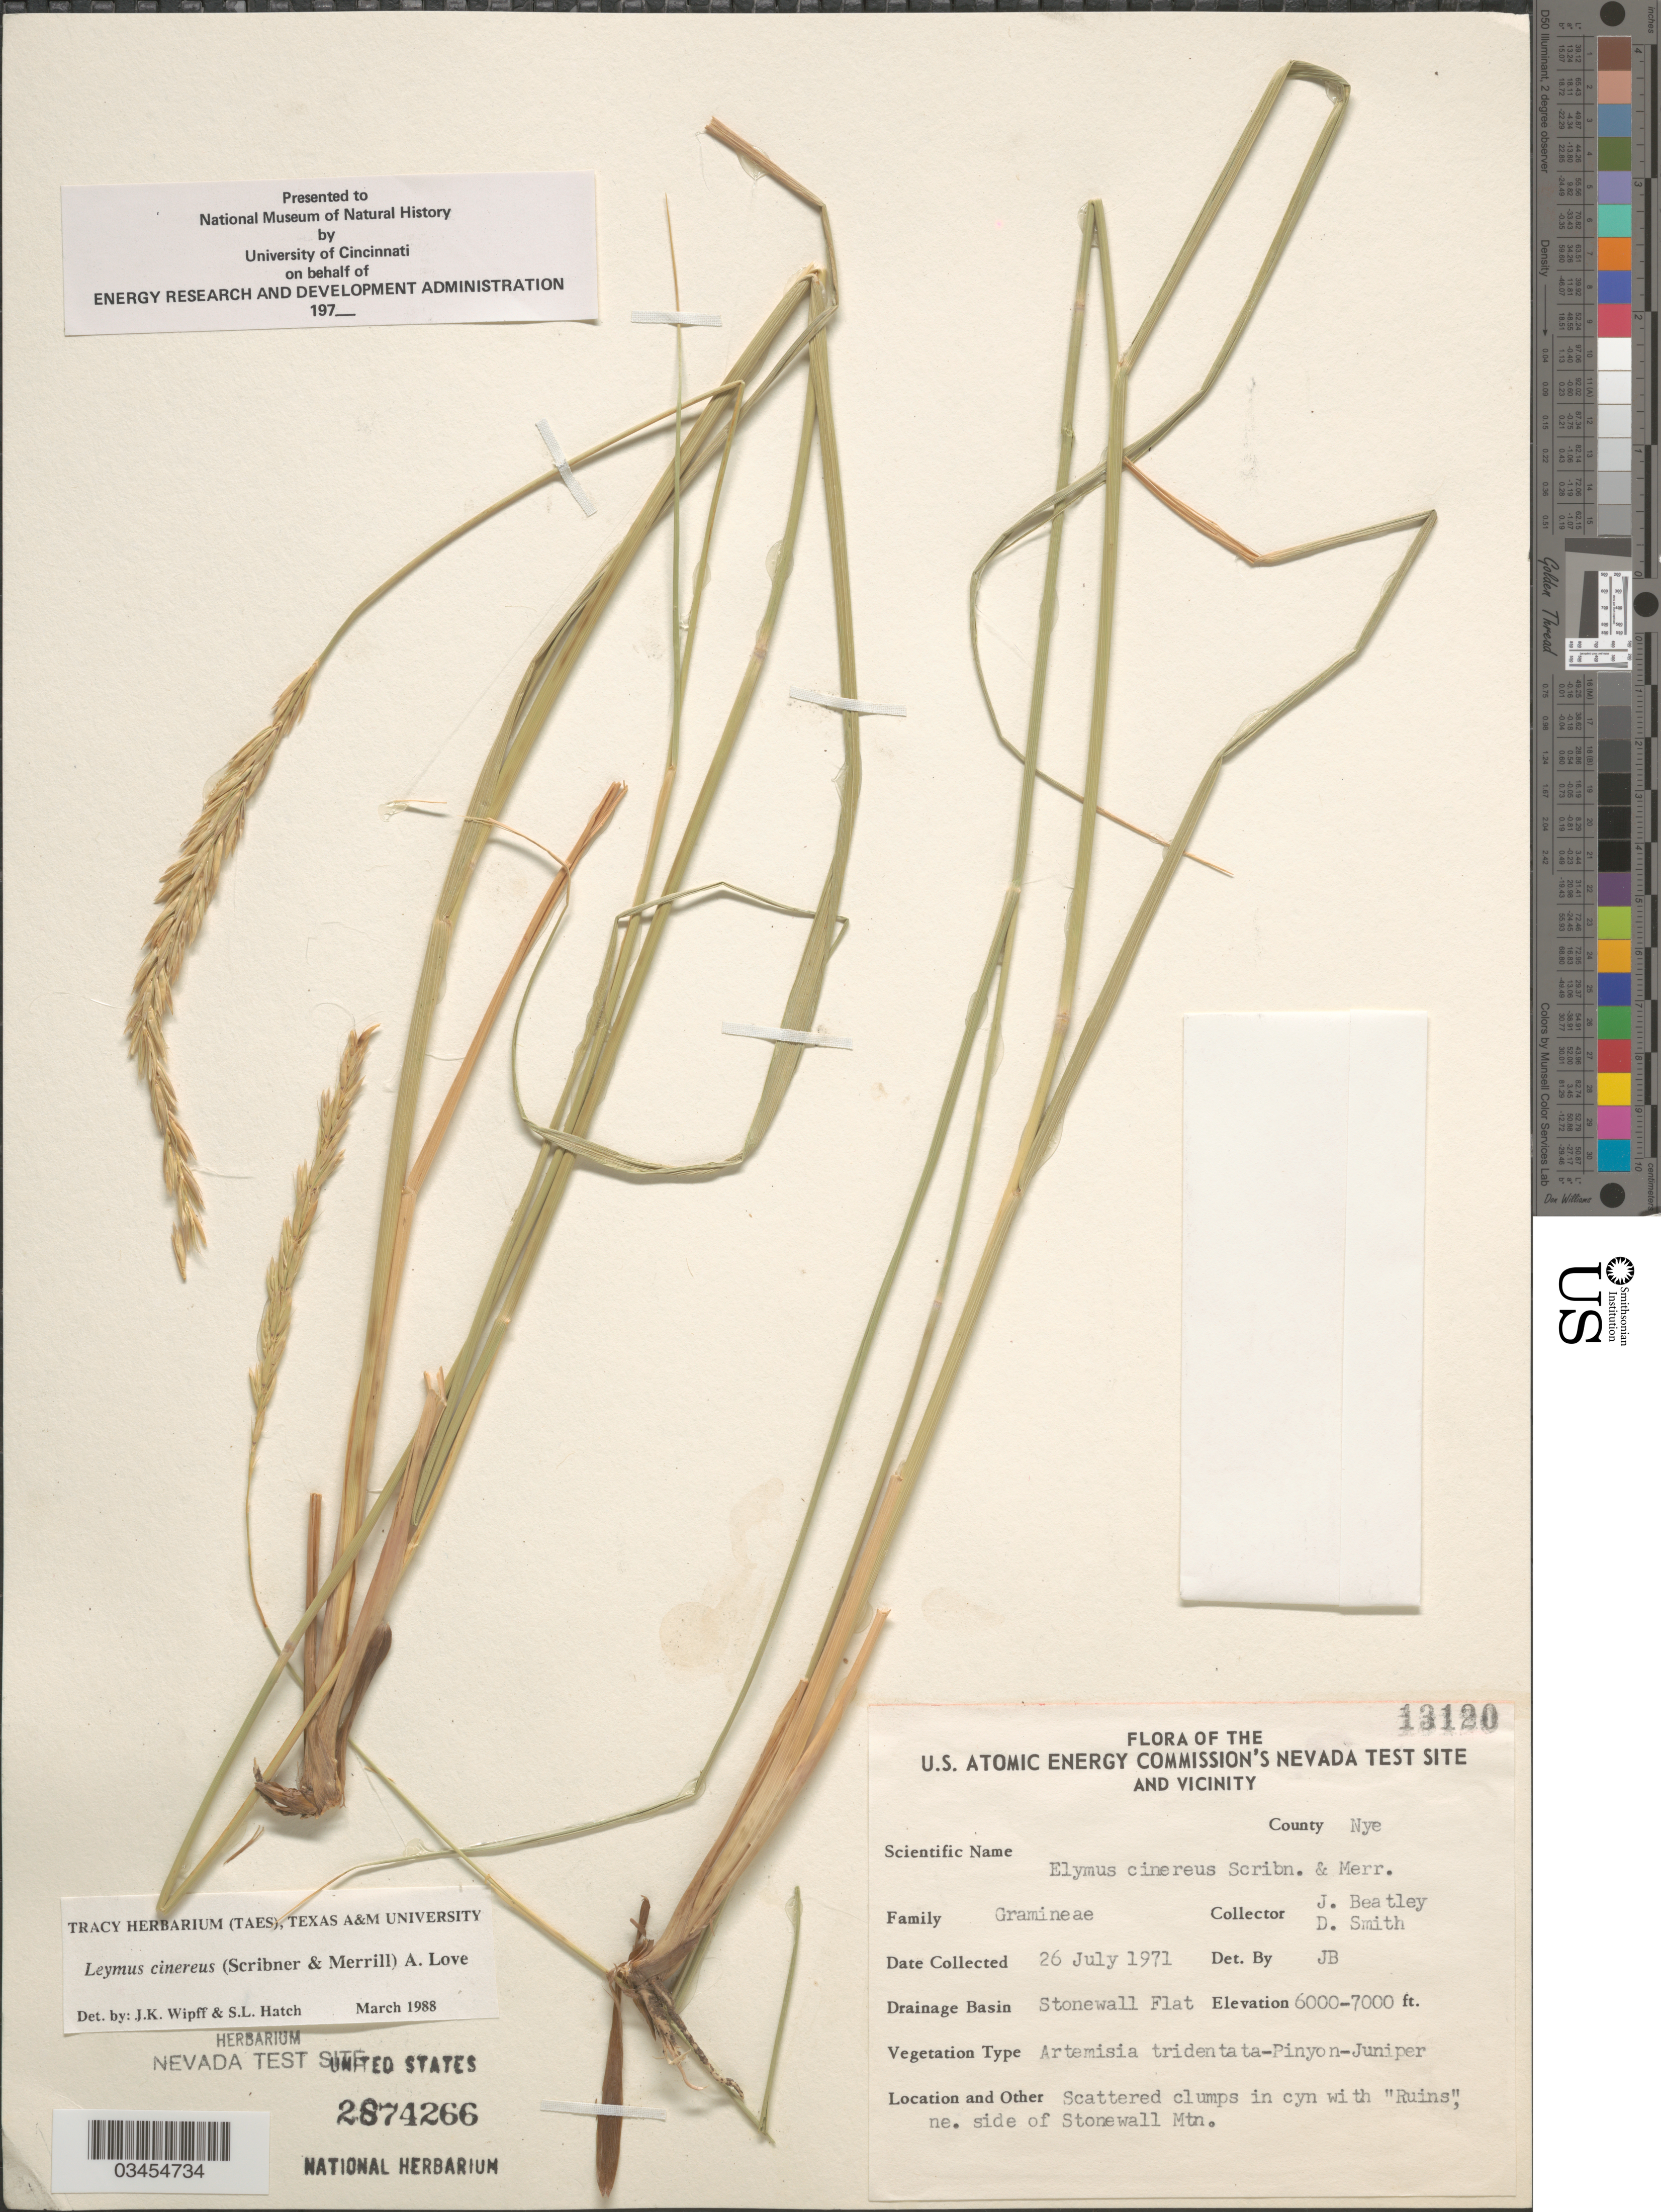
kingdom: Plantae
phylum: Tracheophyta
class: Liliopsida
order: Poales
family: Poaceae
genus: Leymus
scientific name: Leymus cinereus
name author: (Scribn. & Merr.) Á. Löve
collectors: J. C. Beatley & D. Smith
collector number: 13120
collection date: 1971-07-26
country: United States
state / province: Nevada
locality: U.S. Atomic Energy Commission's Nevada Test Site And Vicinity. County Nye. Drainage Basin Stonewall Flat. In cyn with "Ruins", ne. side of Stonewall Mtn.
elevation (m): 1829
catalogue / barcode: US 2874266